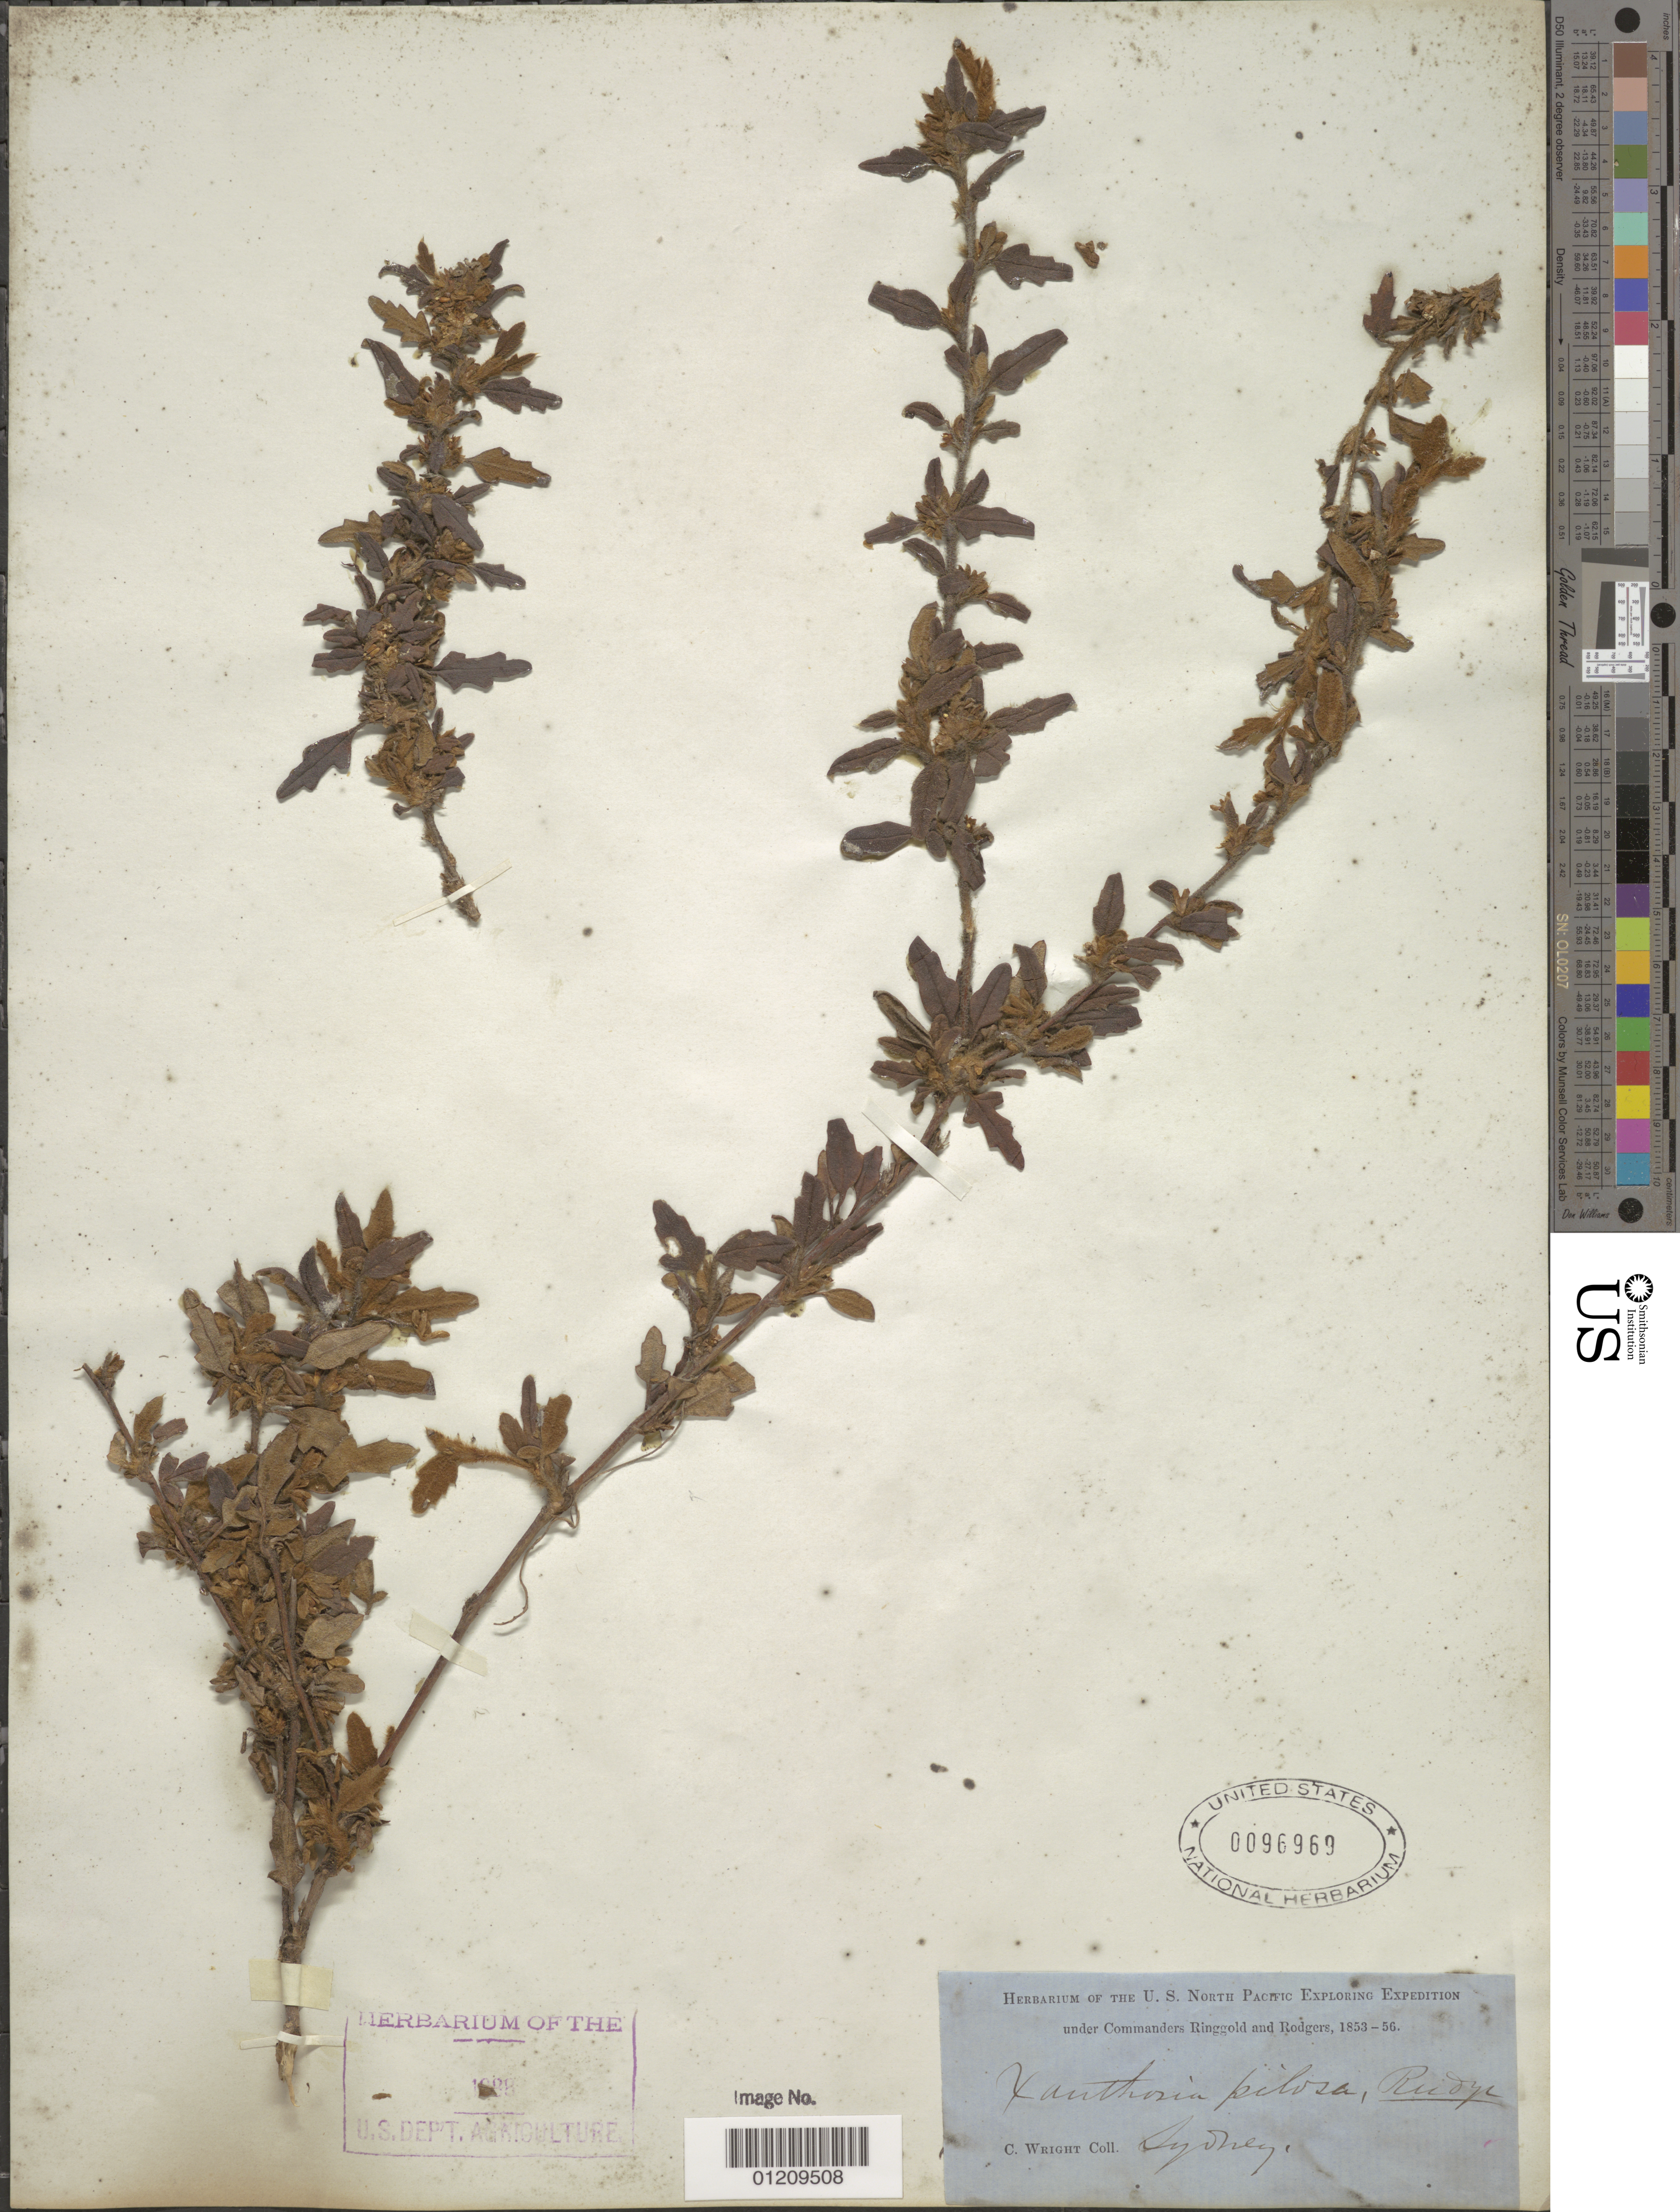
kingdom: Plantae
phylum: Tracheophyta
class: Magnoliopsida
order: Apiales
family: Apiaceae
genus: Xanthosia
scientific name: Xanthosia pilosa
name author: Rudge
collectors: C. Wright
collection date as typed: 1853 to -- -- 1856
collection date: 1853/1856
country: Australia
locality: Sydney.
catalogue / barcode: US 96969